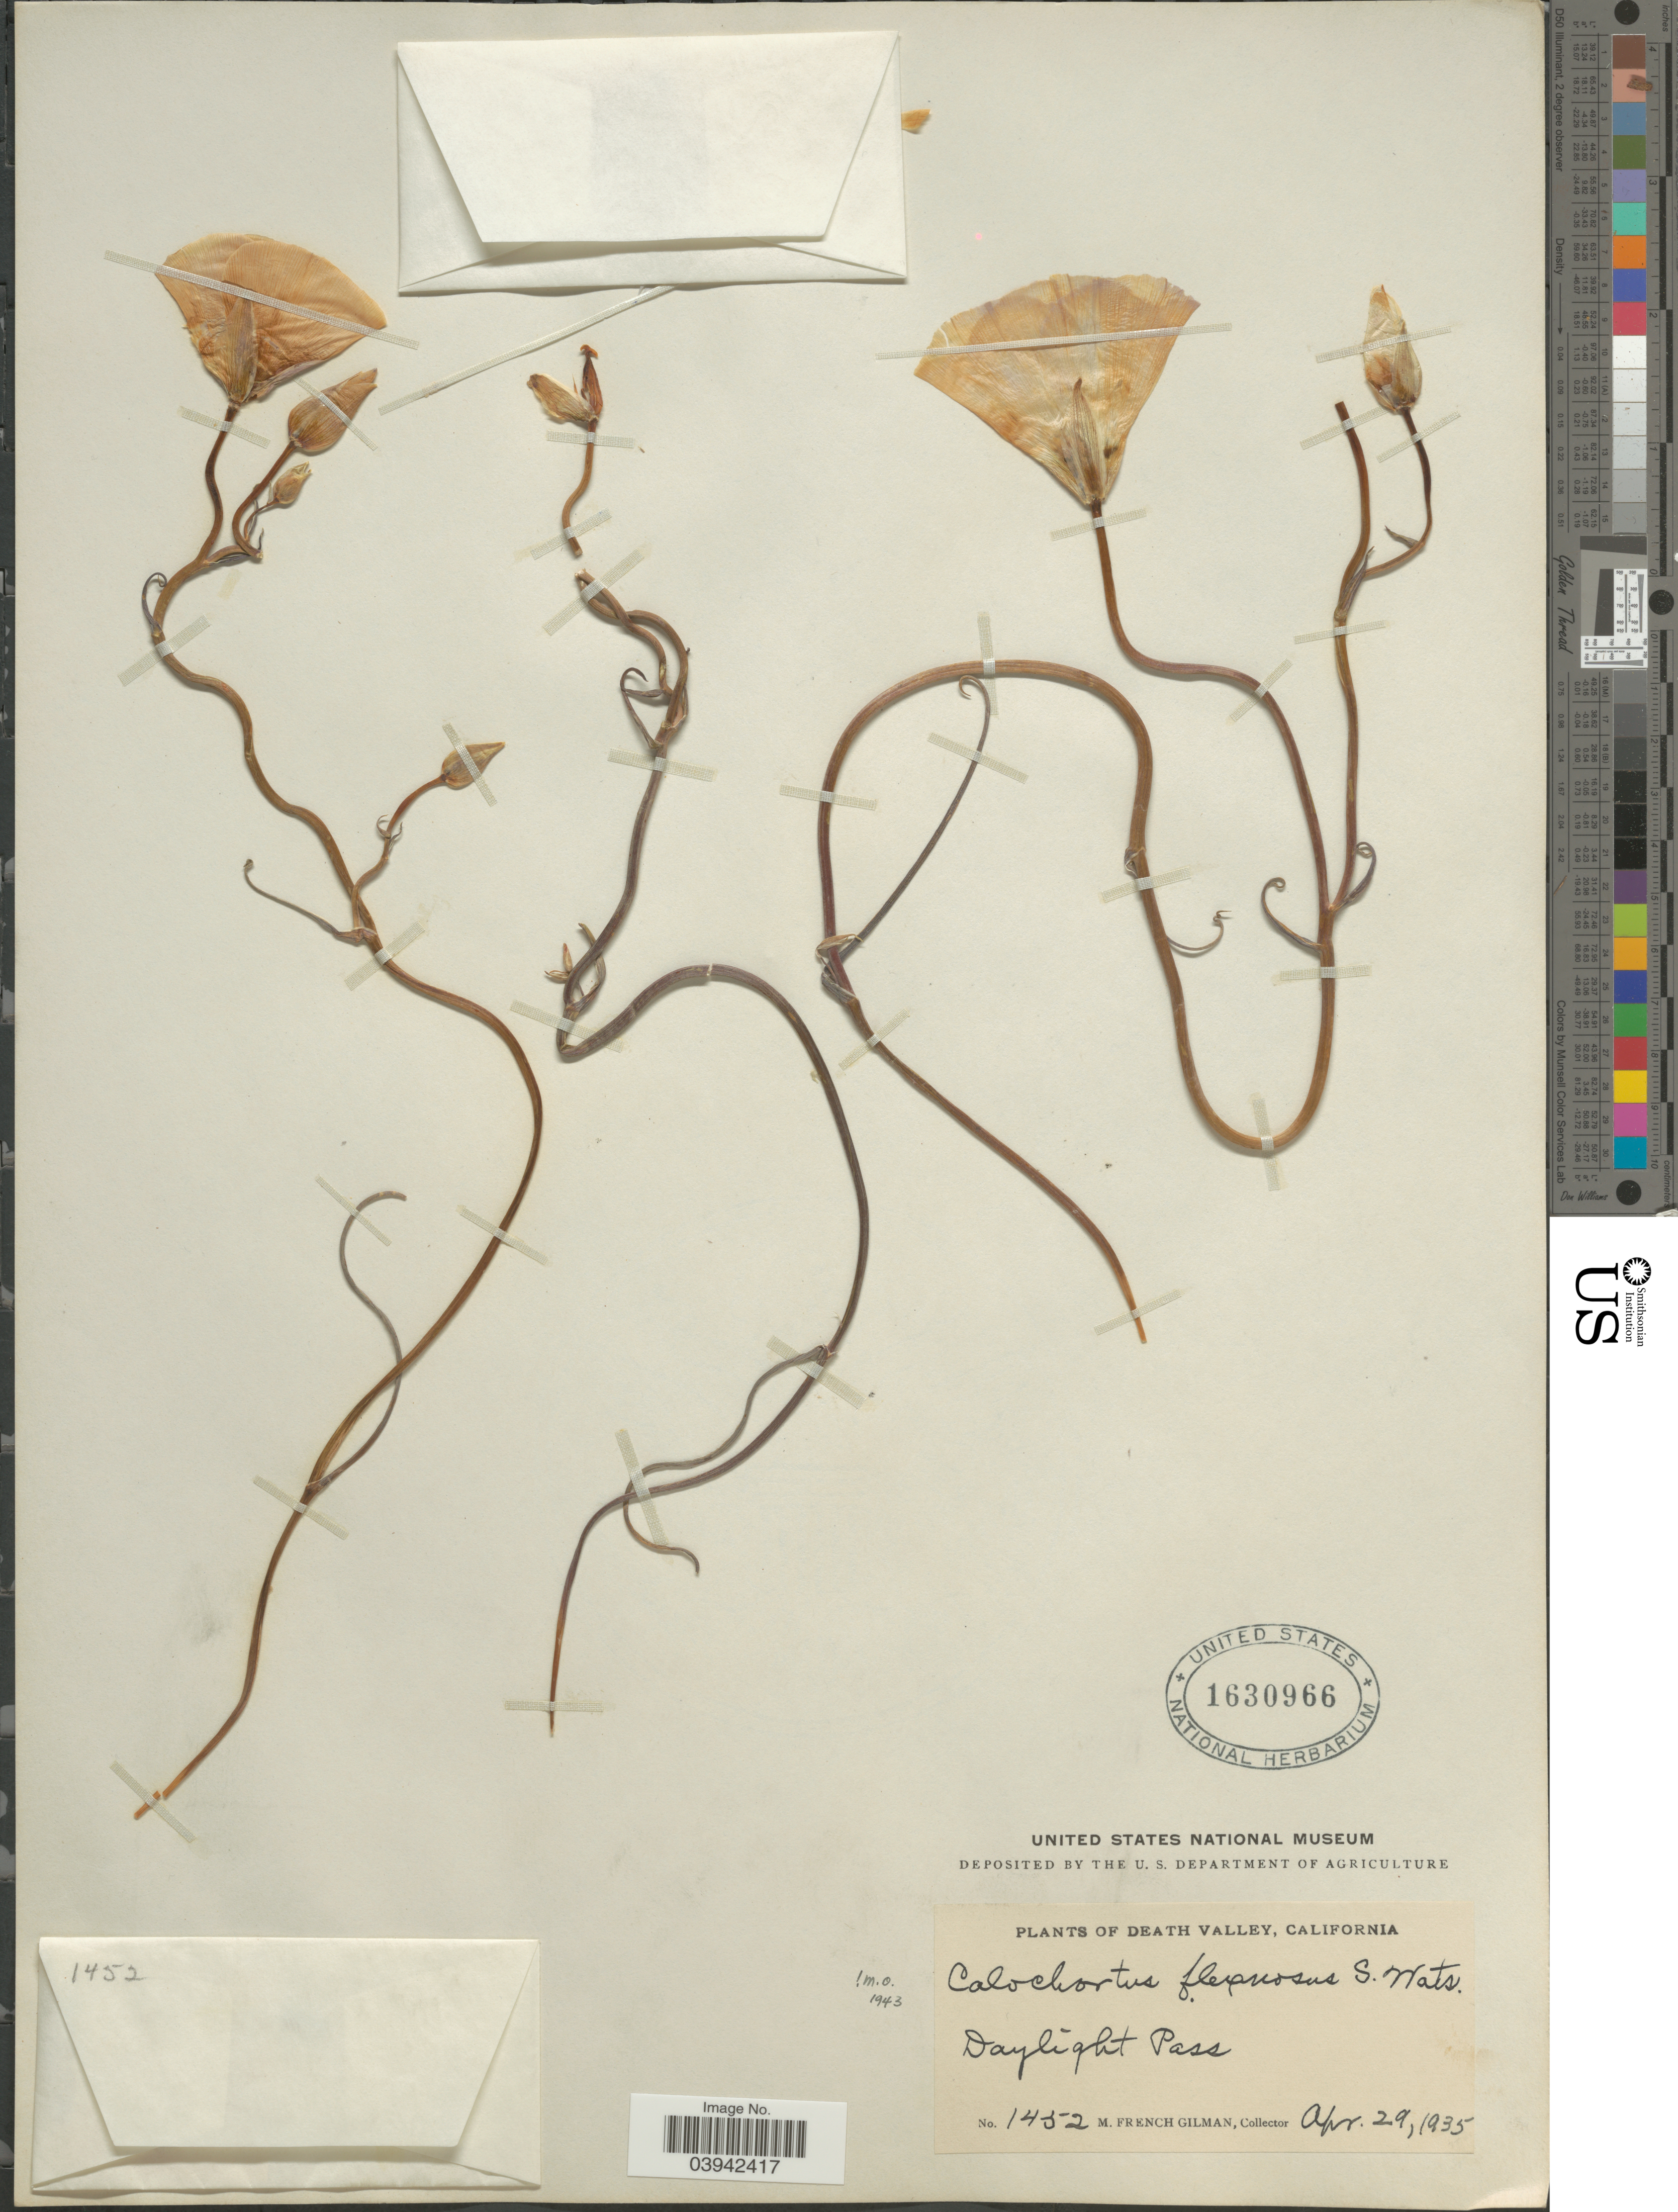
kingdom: Plantae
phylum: Tracheophyta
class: Liliopsida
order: Liliales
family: Liliaceae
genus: Calochortus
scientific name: Calochortus flexuosus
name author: S. Watson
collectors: M. F. Gilman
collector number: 1452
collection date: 1935-04-29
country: United States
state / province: California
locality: Death Valley. Daylight Pass.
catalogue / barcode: US 1630966